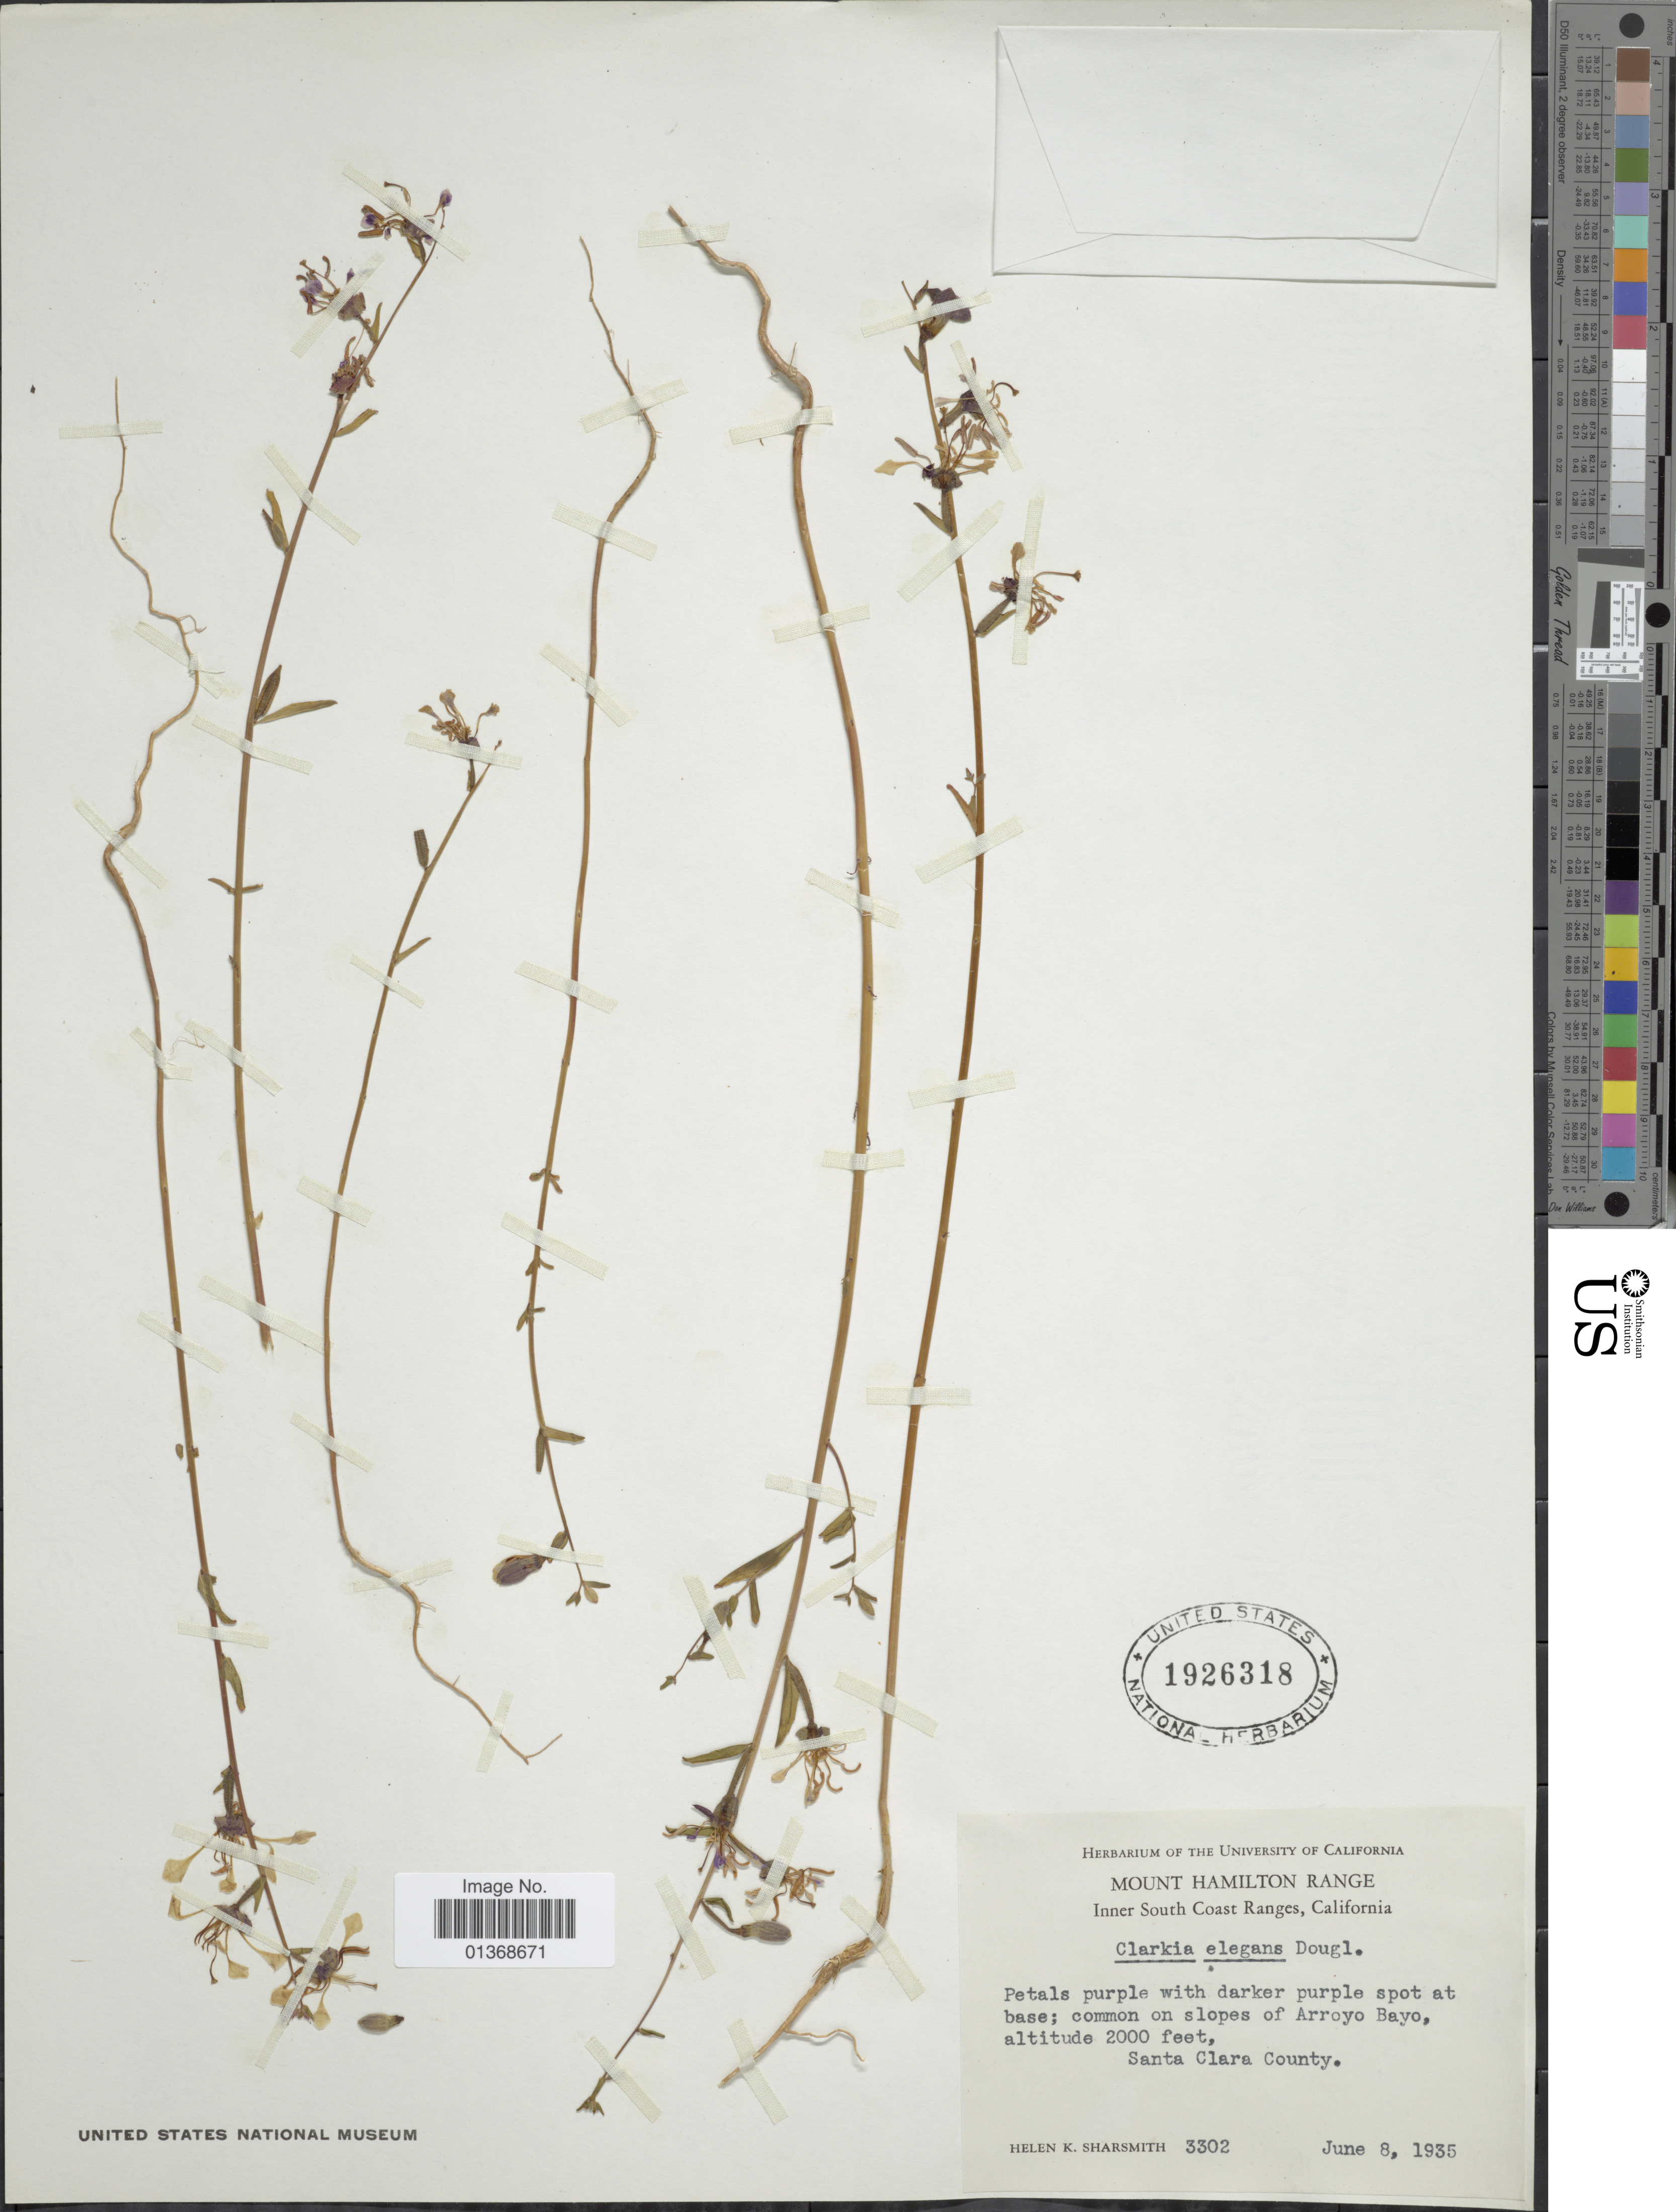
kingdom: Plantae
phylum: Tracheophyta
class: Magnoliopsida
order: Myrtales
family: Onagraceae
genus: Clarkia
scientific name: Clarkia unguiculata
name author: Lindl.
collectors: H. Sharsmith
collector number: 3302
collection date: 1935-06-08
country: United States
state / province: California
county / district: Santa Clara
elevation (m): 610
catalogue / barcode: US 1926318